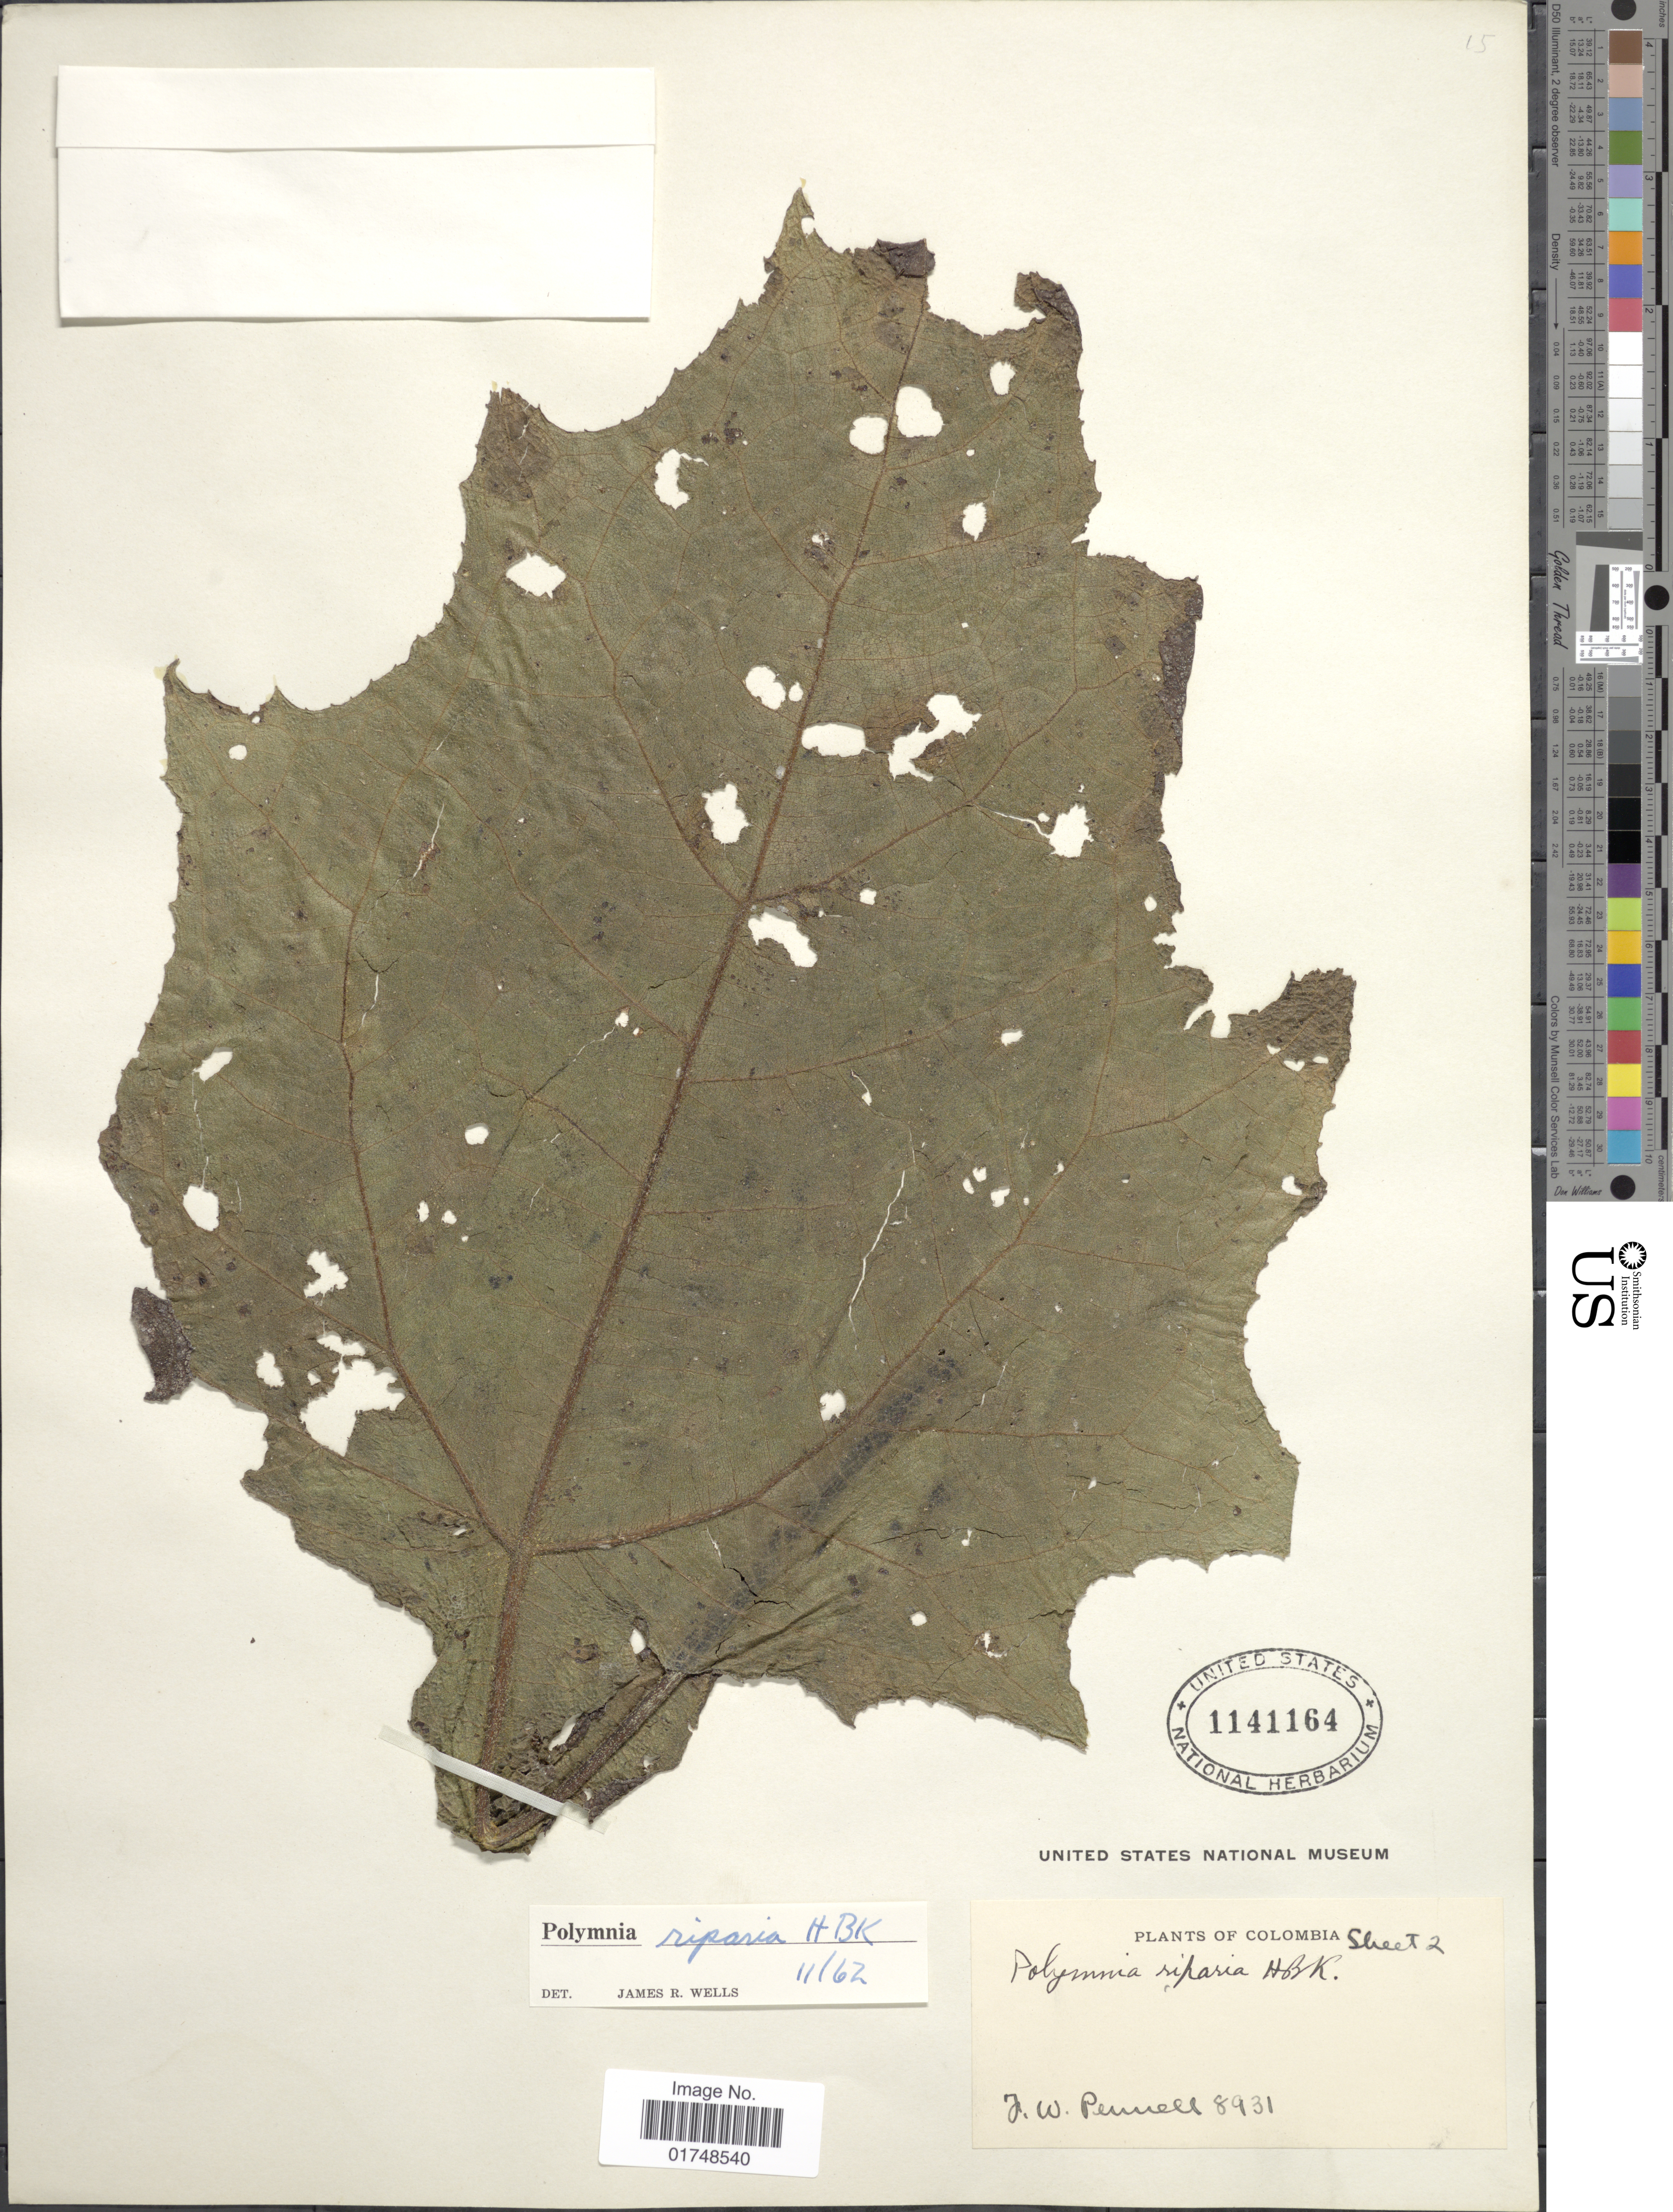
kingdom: Plantae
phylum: Tracheophyta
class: Magnoliopsida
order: Asterales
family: Asteraceae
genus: Smallanthus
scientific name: Smallanthus riparius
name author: (Kunth) H. Rob.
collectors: F. W. Pennell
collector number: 8931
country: Colombia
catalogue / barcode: US 1141164